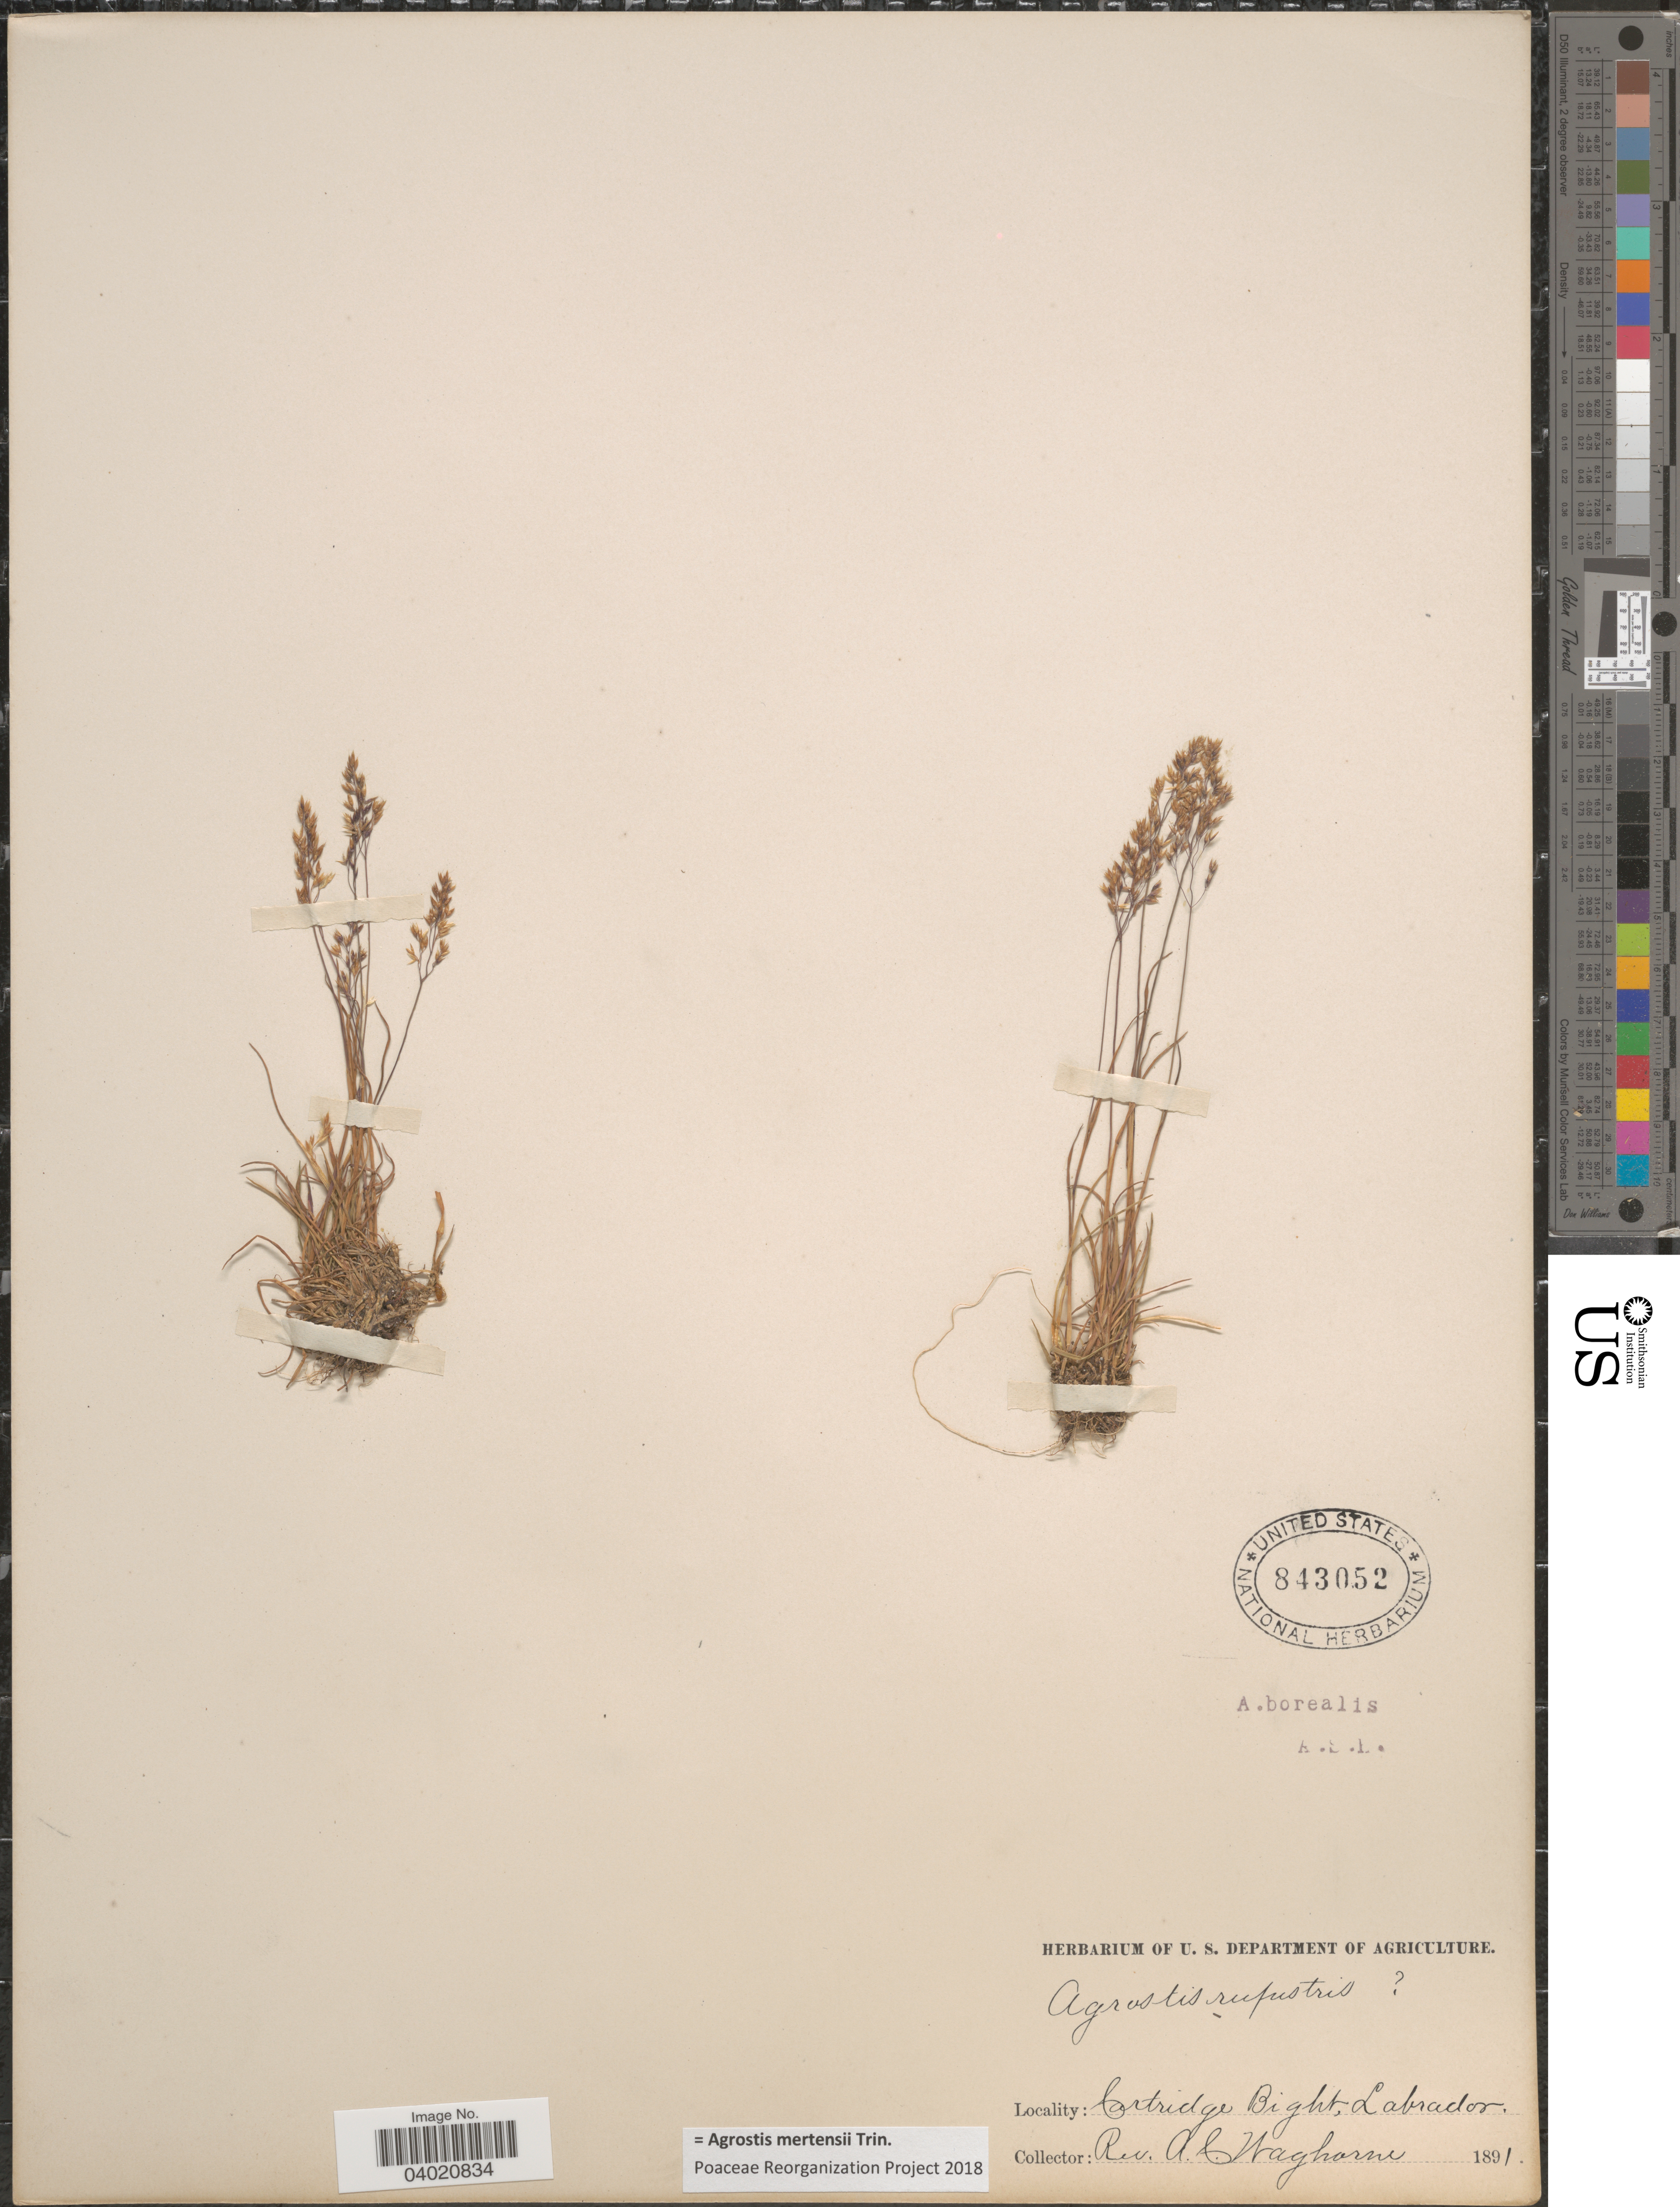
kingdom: Plantae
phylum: Tracheophyta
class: Liliopsida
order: Poales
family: Poaceae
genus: Agrostis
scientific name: Agrostis mertensii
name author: Trin.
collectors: A. Waghorne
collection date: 1891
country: Canada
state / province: Newfoundland and Labrador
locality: Labrador. Cartridge Bight.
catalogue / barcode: US 843052